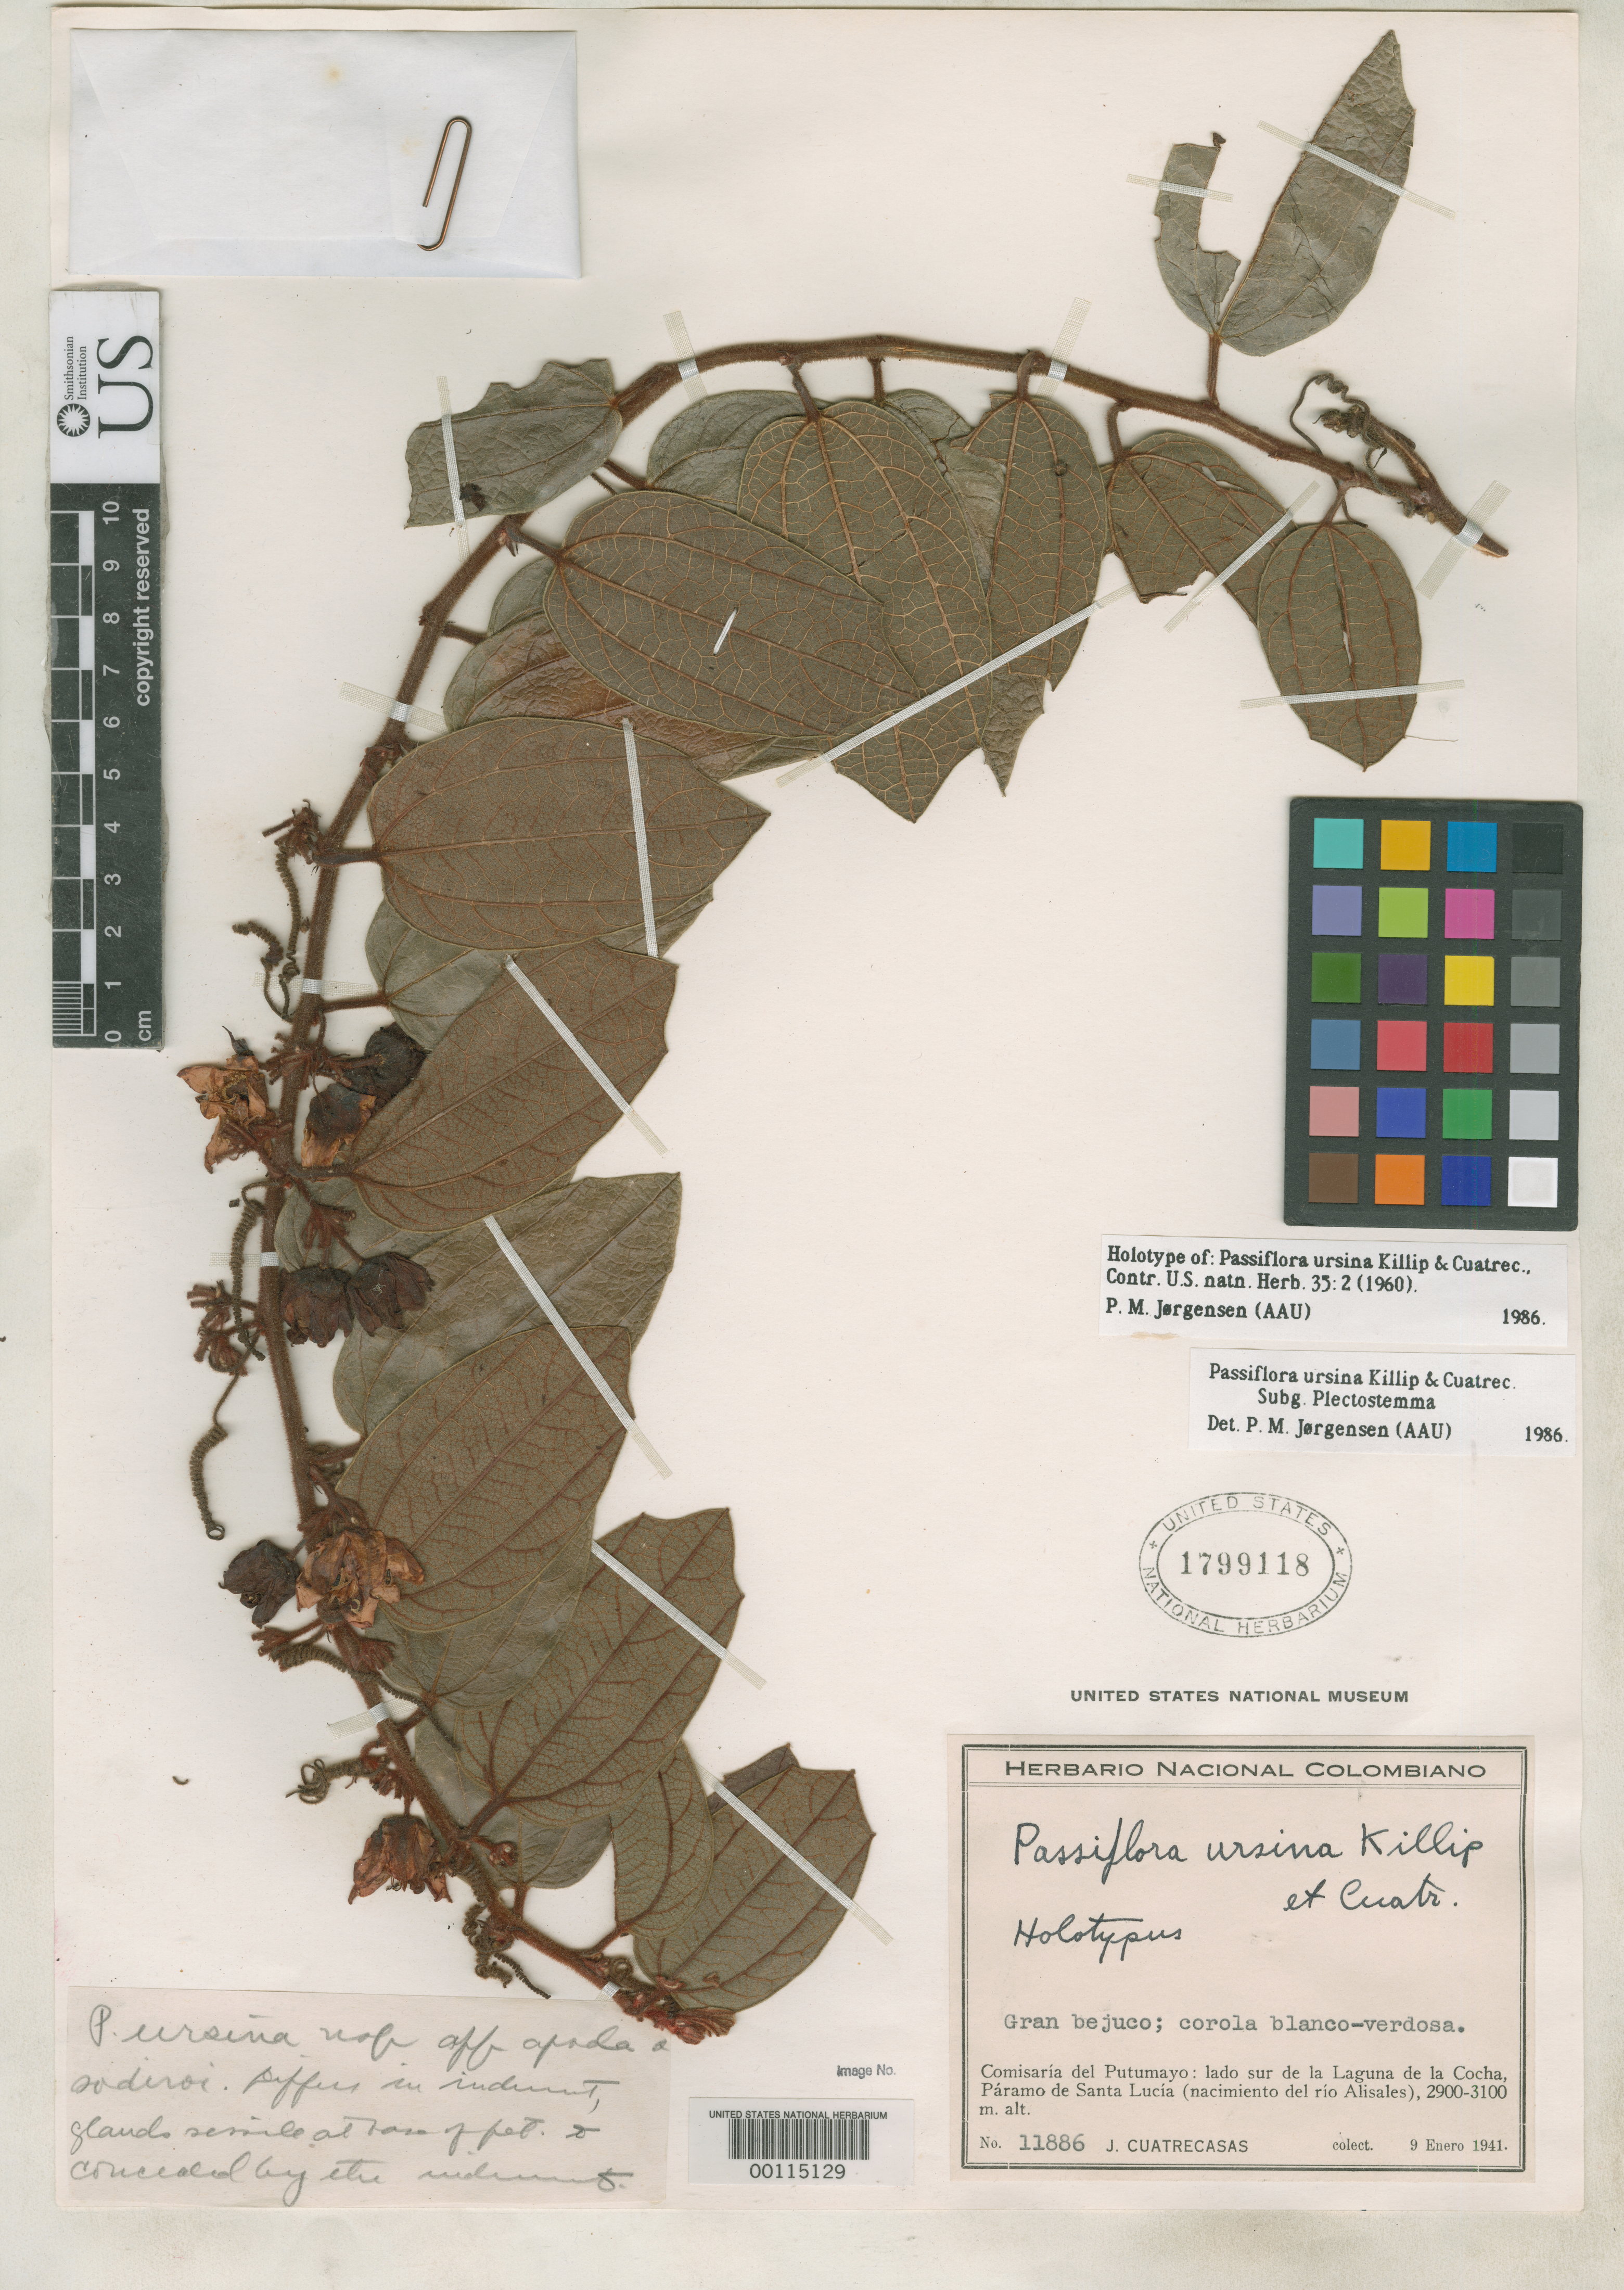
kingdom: Plantae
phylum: Tracheophyta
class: Magnoliopsida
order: Malpighiales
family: Passifloraceae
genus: Passiflora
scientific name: Passiflora ursina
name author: Killip & Cuatrec.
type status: Holotype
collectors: J. Cuatrecasas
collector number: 11886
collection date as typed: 09 Jan 1941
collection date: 1941-01-09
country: Colombia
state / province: Putumayo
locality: Laguna de La Cocha, Paramo de Santa Lucia.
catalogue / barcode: US 1799118